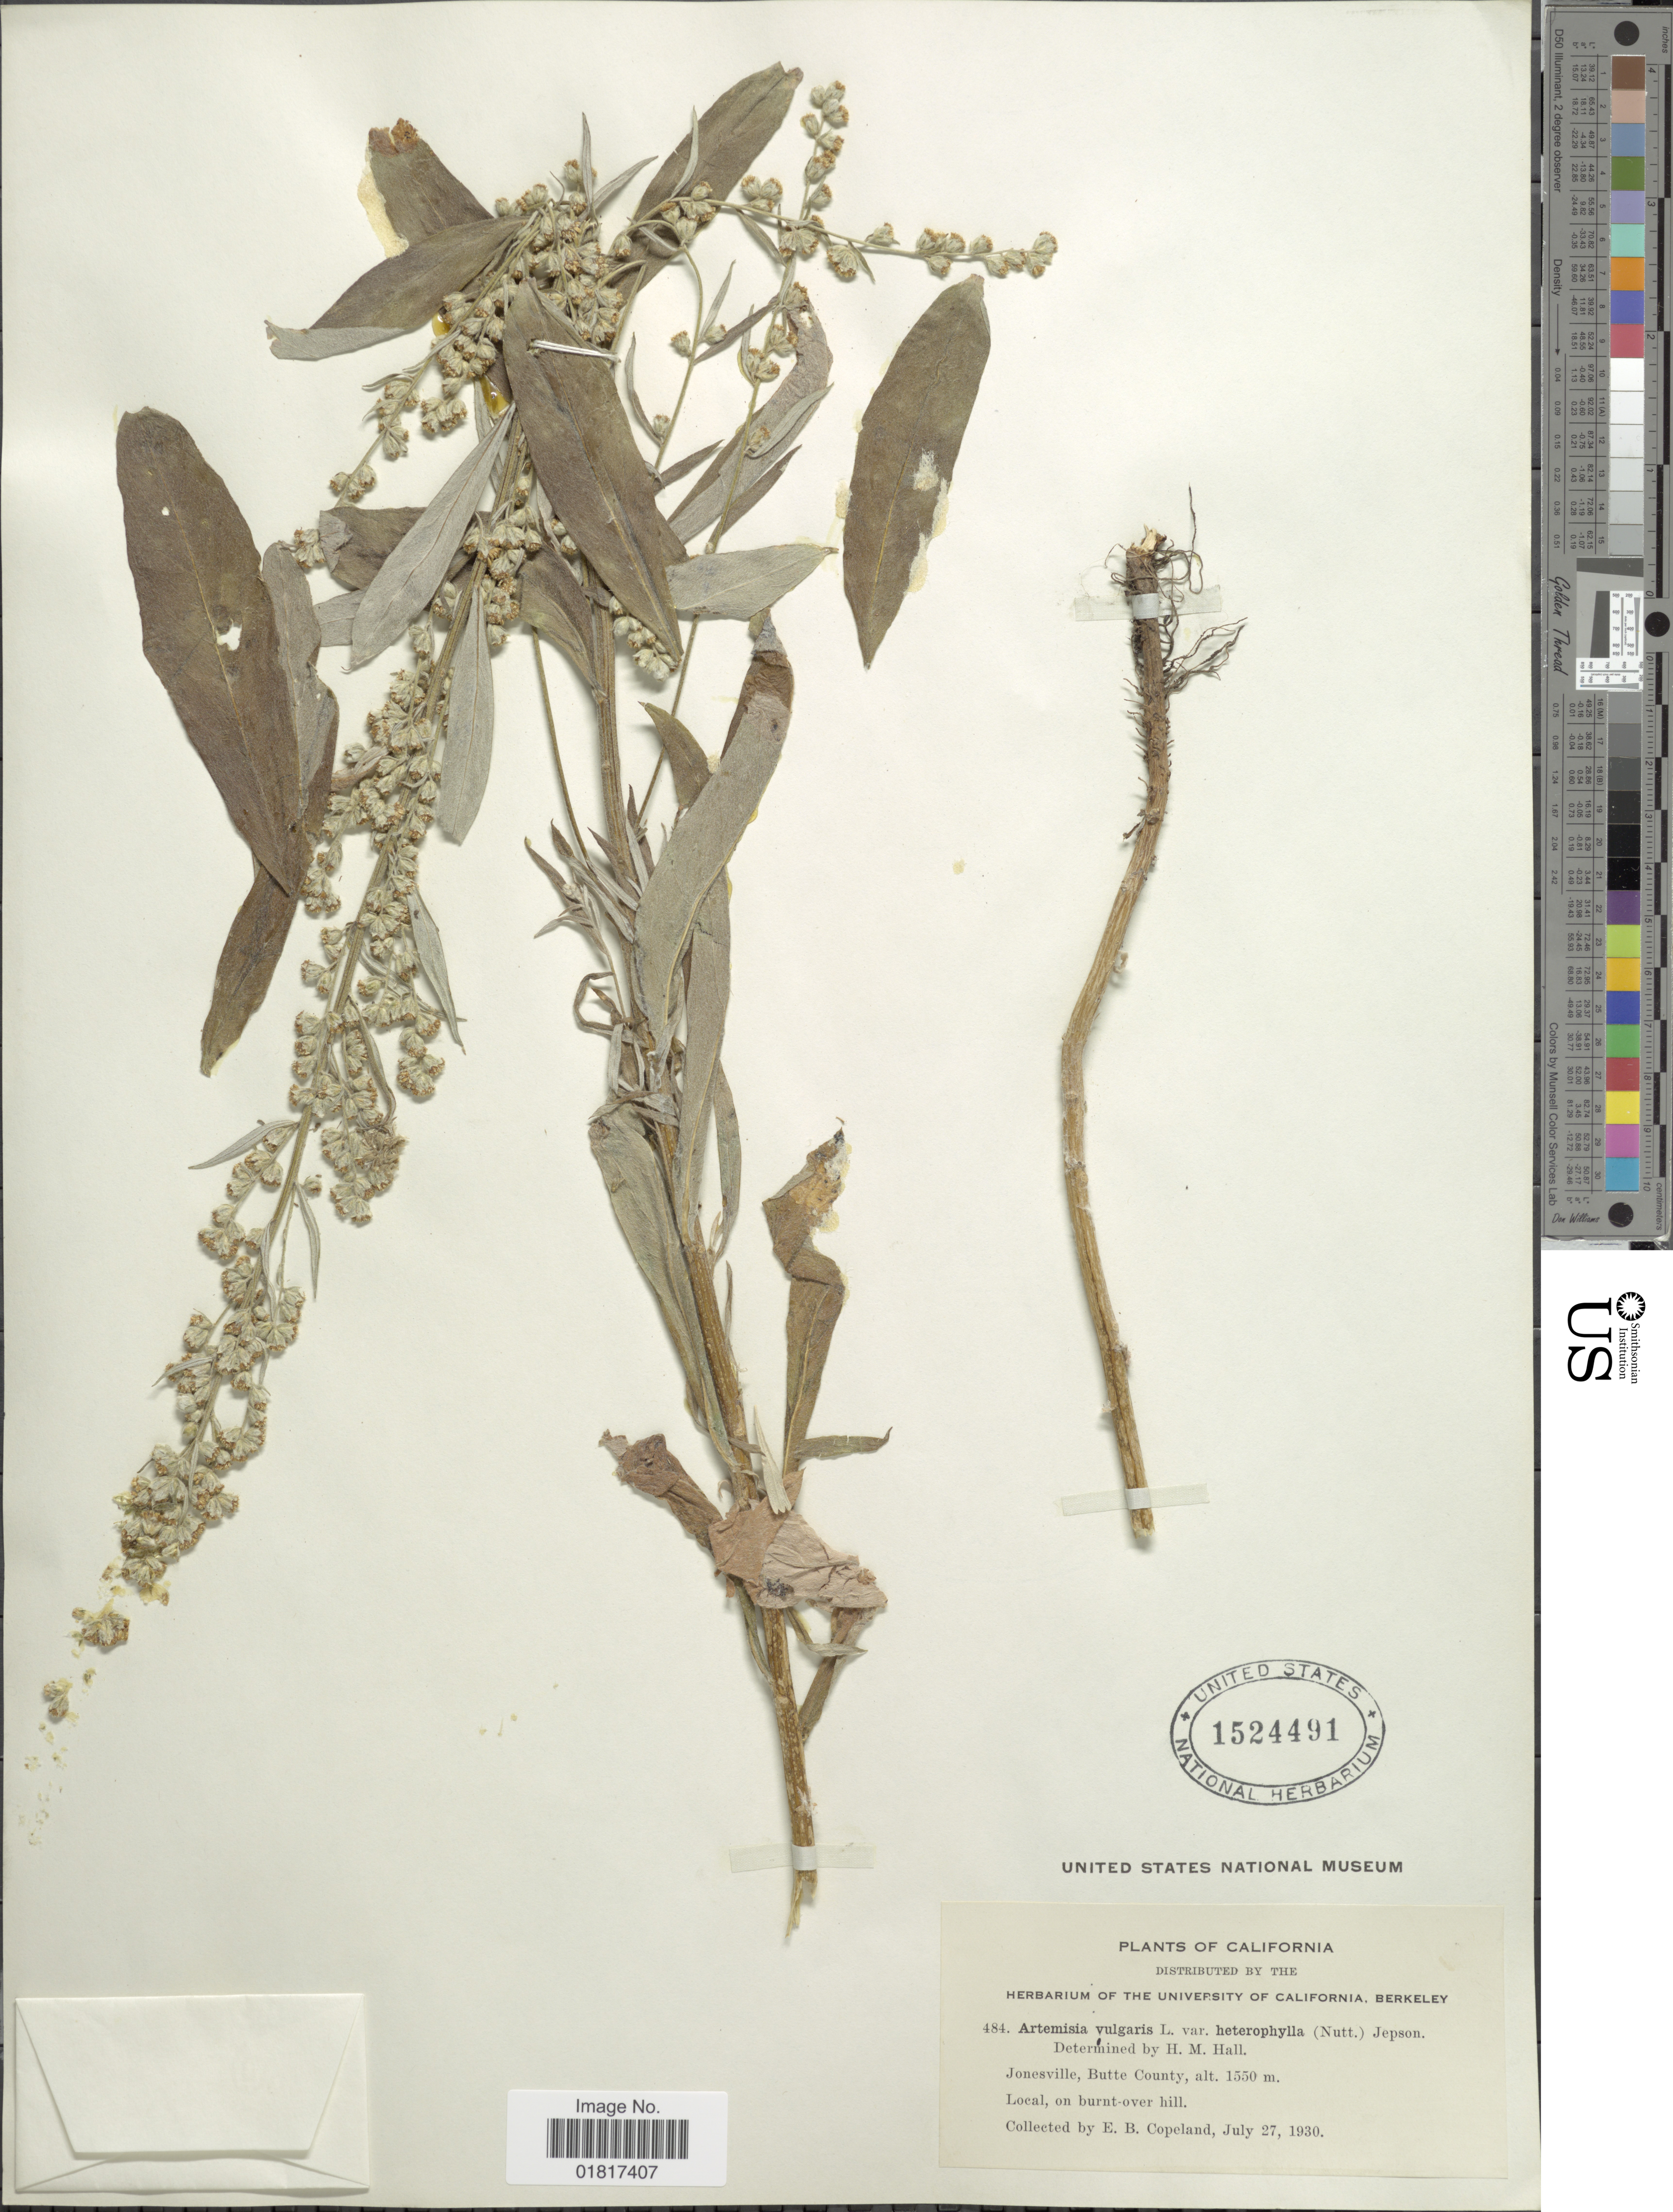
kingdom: Plantae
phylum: Tracheophyta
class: Magnoliopsida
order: Asterales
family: Asteraceae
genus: Artemisia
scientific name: Artemisia vulgaris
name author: L.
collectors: E. B. Copeland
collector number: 484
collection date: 1930-07-27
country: United States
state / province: California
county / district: Butte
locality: Jonesville, Butte County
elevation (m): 1550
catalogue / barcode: US 1524491